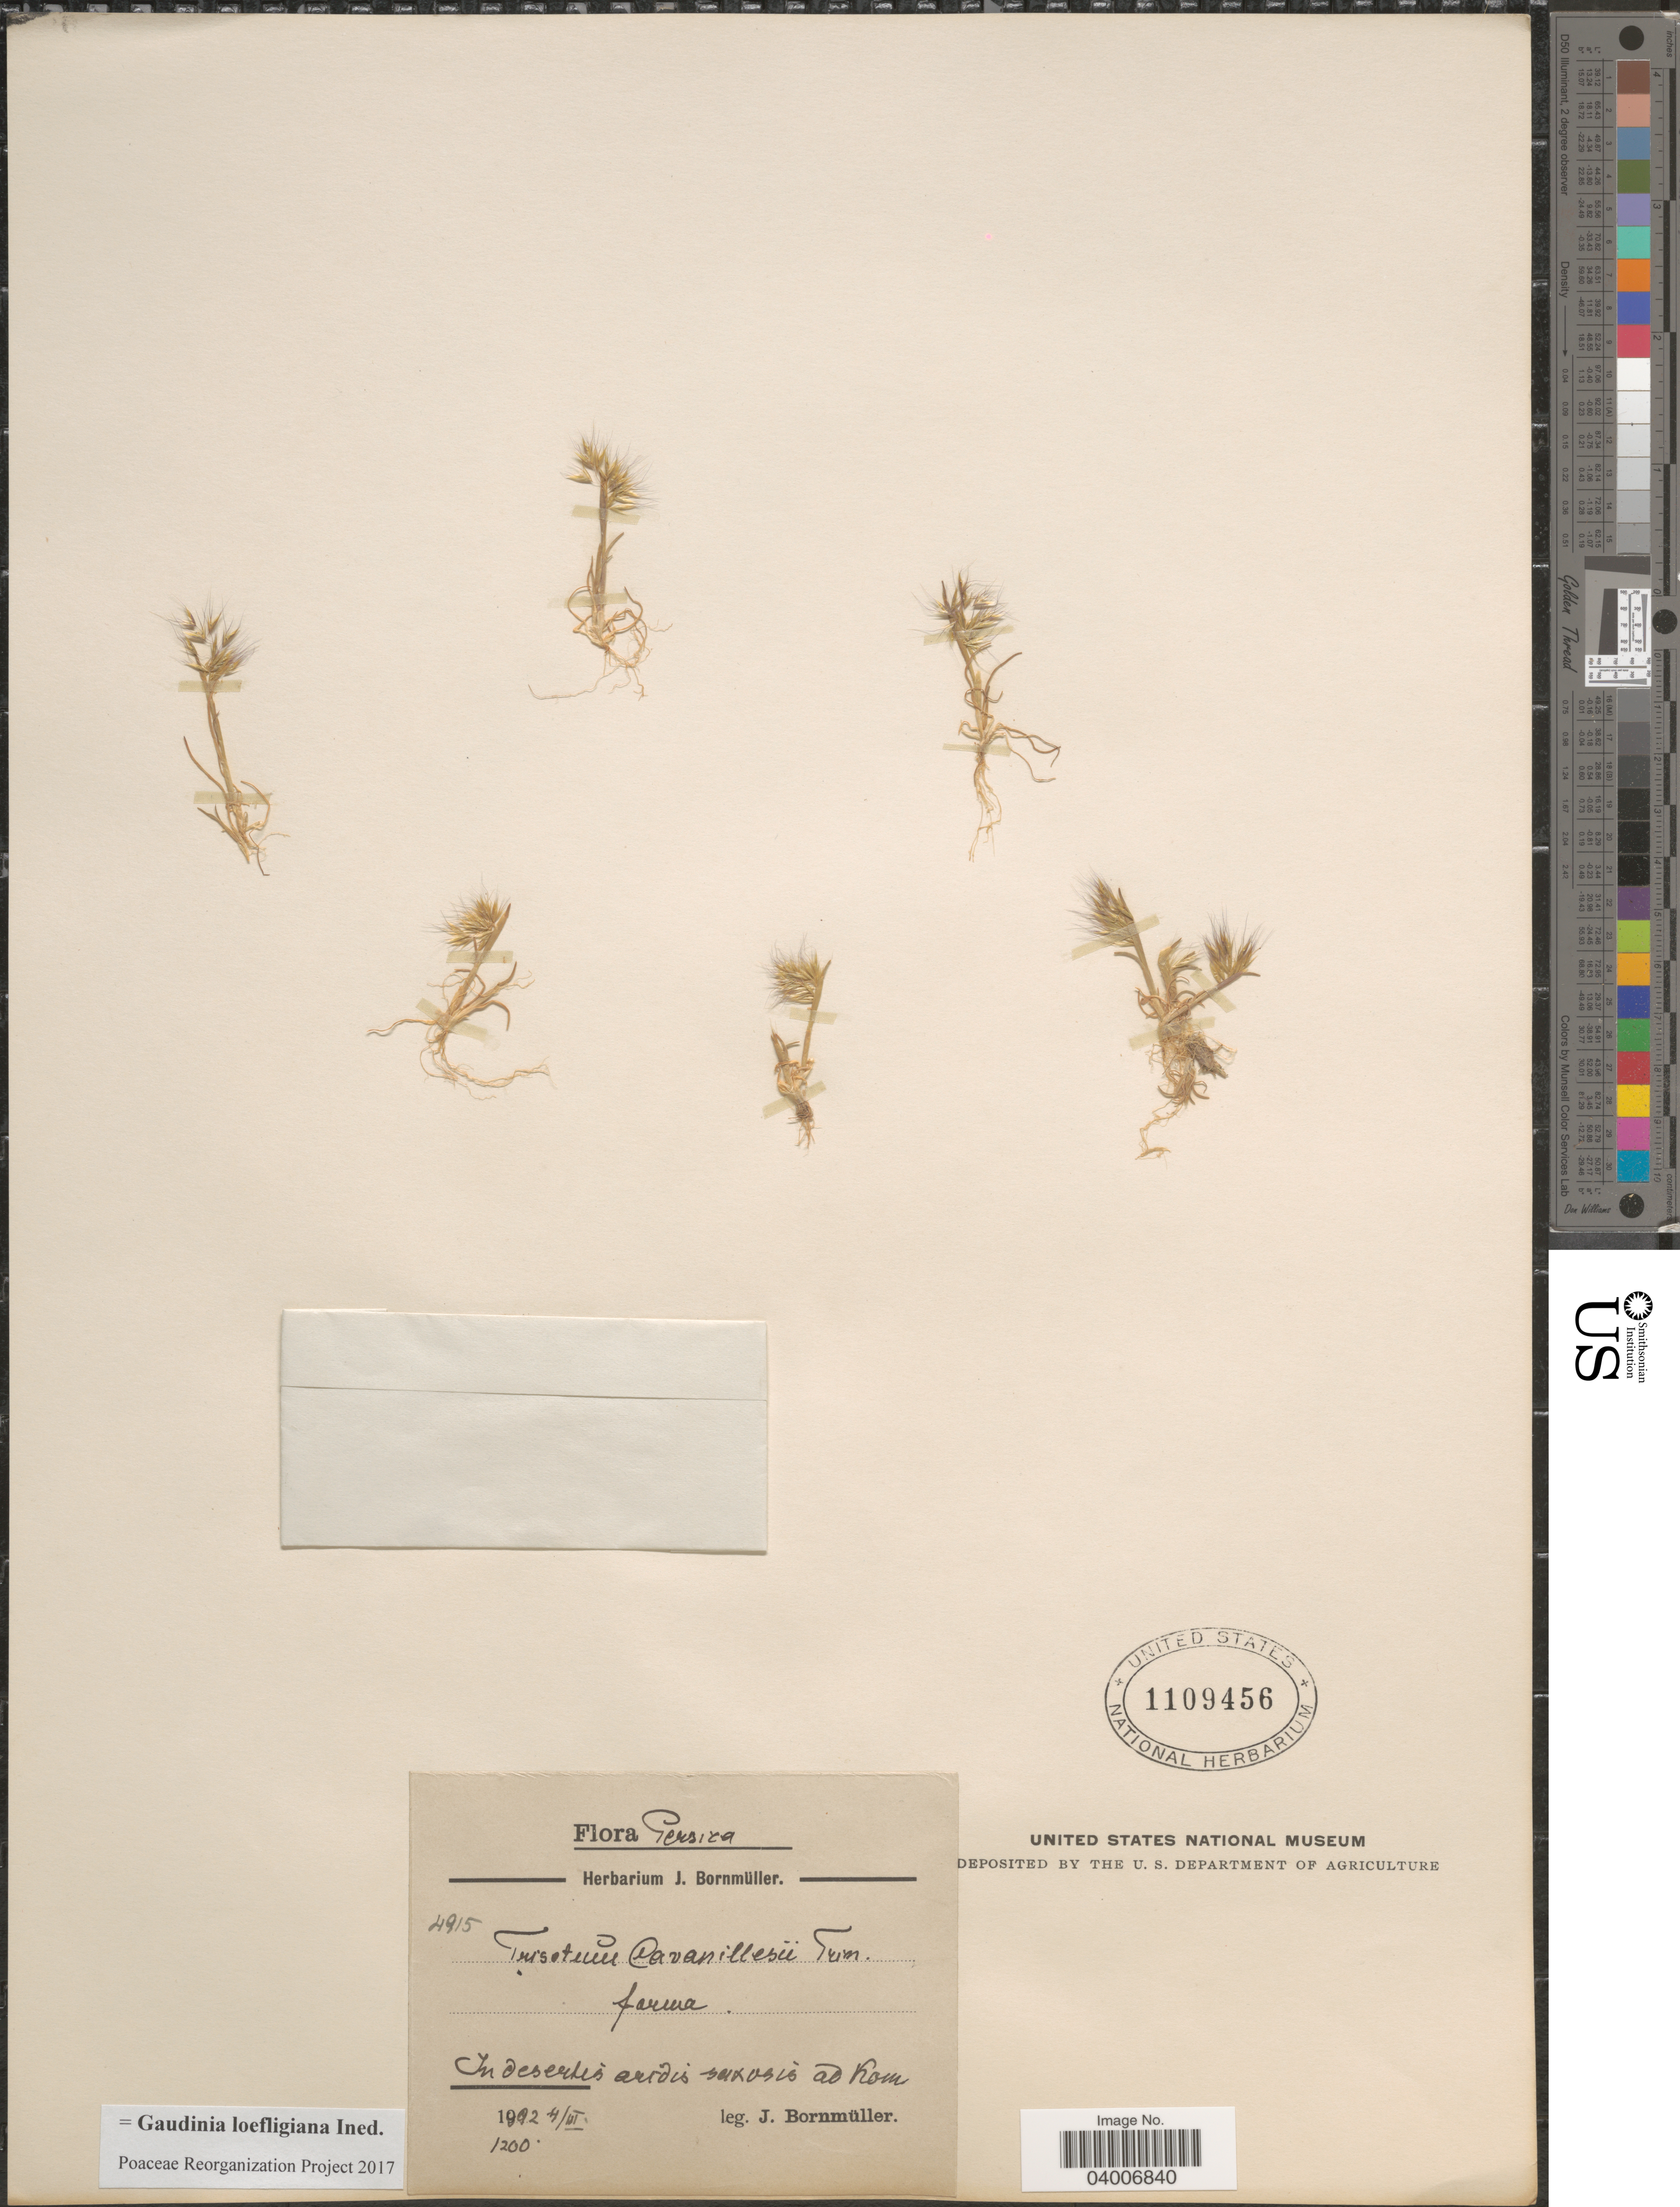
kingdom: Plantae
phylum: Tracheophyta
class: Liliopsida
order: Poales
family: Poaceae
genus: Gaudinia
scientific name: Gaudinia loefligiana ined.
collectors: J. Bornmüller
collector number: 4915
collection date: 1902-03-04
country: Iran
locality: Persica. In desertis aridis saxosis ad Kom.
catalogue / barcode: US 1109456